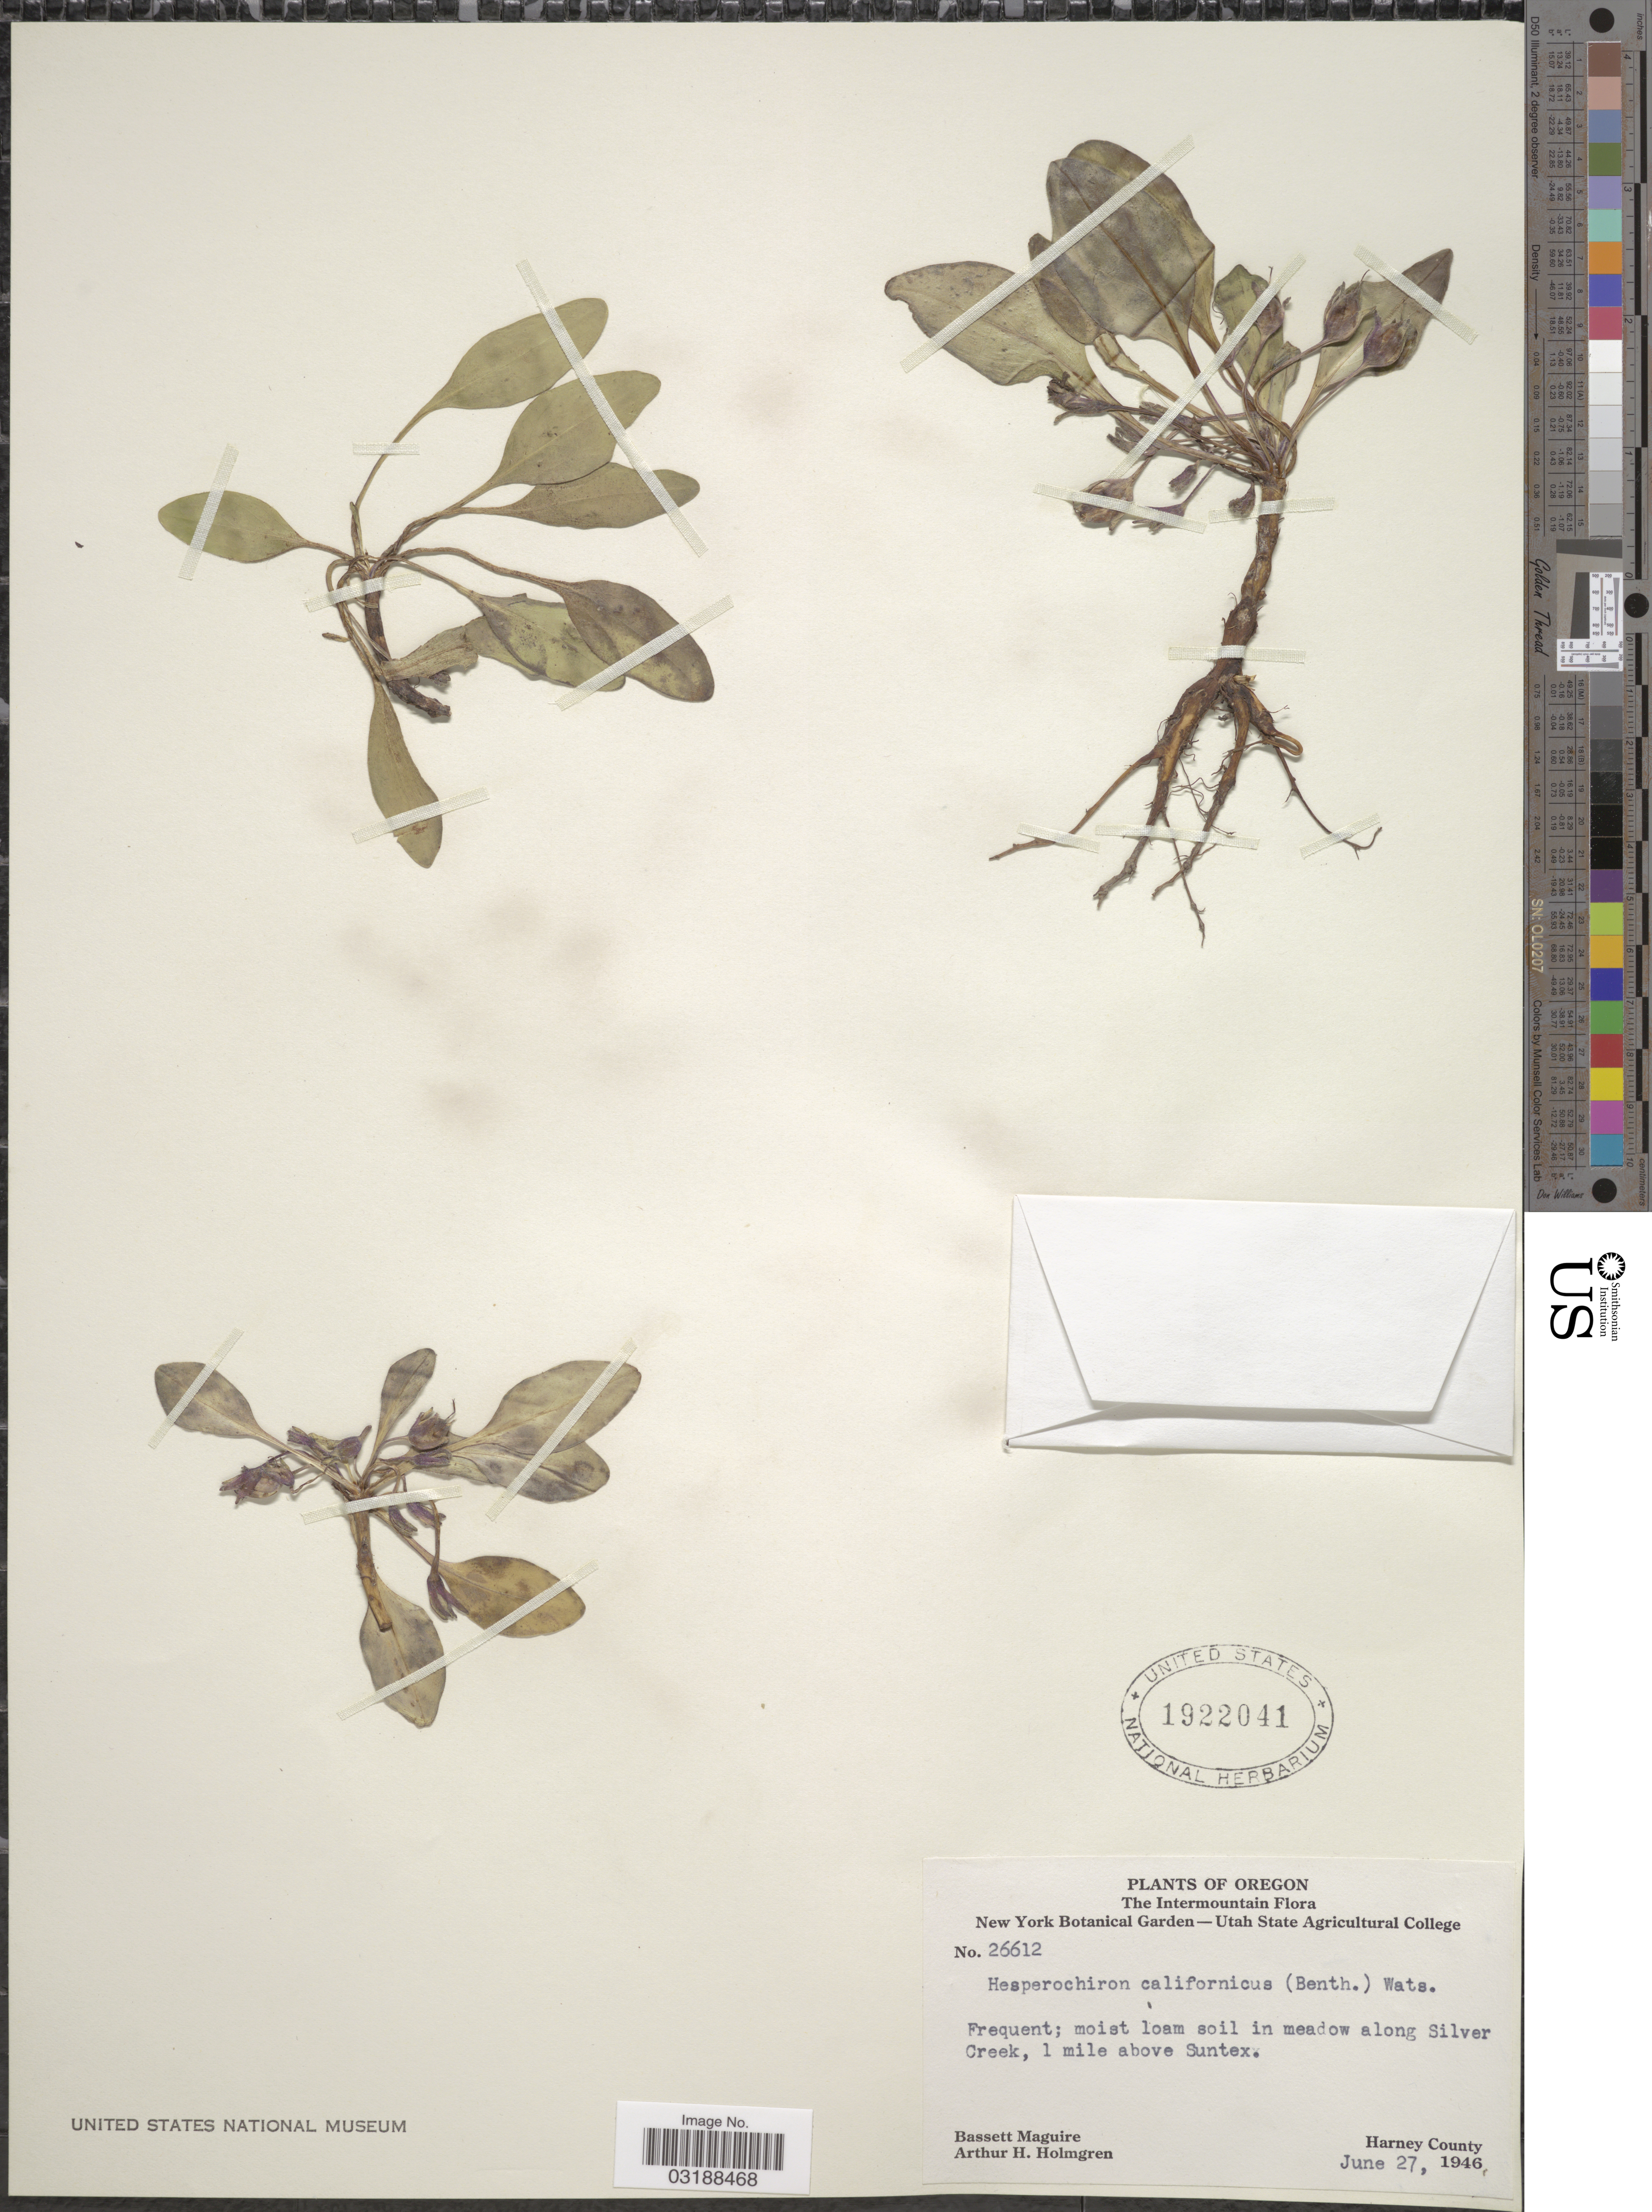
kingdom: Plantae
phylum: Tracheophyta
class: Magnoliopsida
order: Boraginales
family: Hydrophyllaceae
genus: Hesperochiron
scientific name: Hesperochiron californicus var. typicus White ined.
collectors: B. Maguire & A. H. Holmgren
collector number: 26612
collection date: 1946-06-27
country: United States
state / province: Oregon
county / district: Harney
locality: The Intermountain. Frequent; moist loam soil in meadow along Silver Creek, 1 mile above Suntex. Harney County.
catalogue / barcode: US 1922041